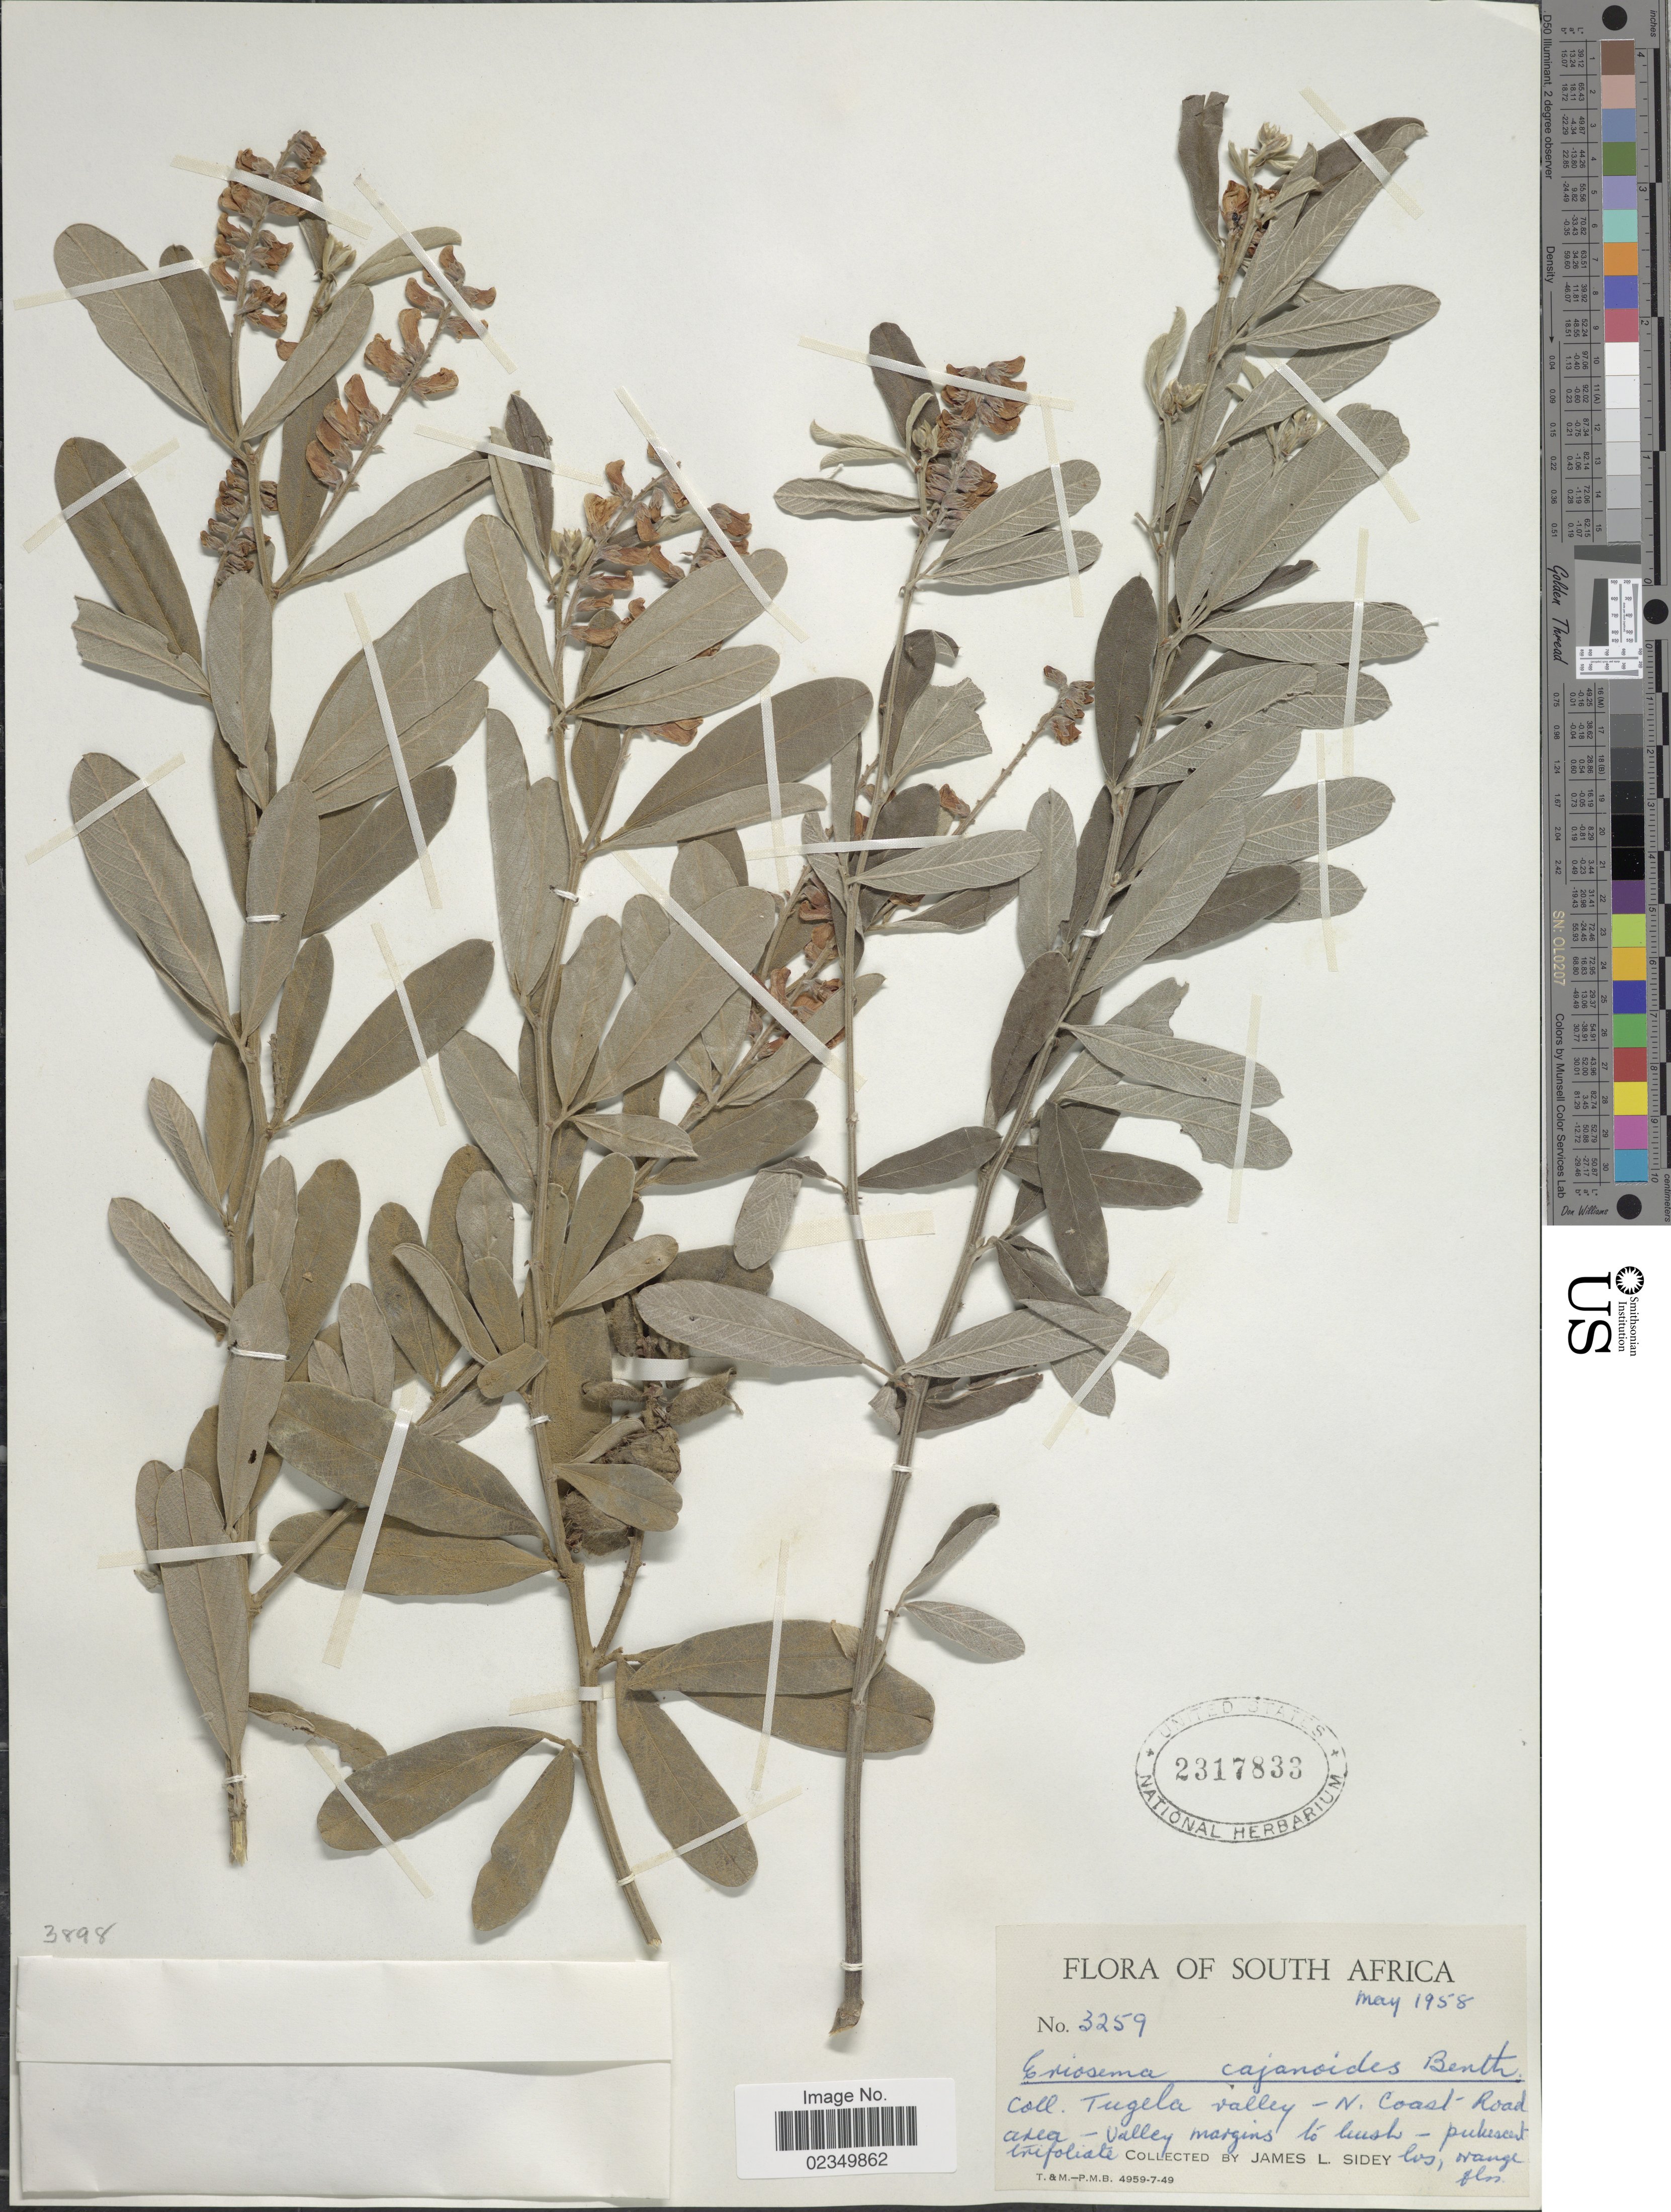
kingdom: Plantae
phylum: Tracheophyta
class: Magnoliopsida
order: Fabales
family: Fabaceae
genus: Eriosema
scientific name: Eriosema cajanoides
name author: (Guill. & Perr.) Hook. f.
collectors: J. L. Sidey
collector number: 3259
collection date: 1958-05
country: South Africa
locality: Tugela valley - N Coast Road area - Valley margins to bush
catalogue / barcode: US 2317833